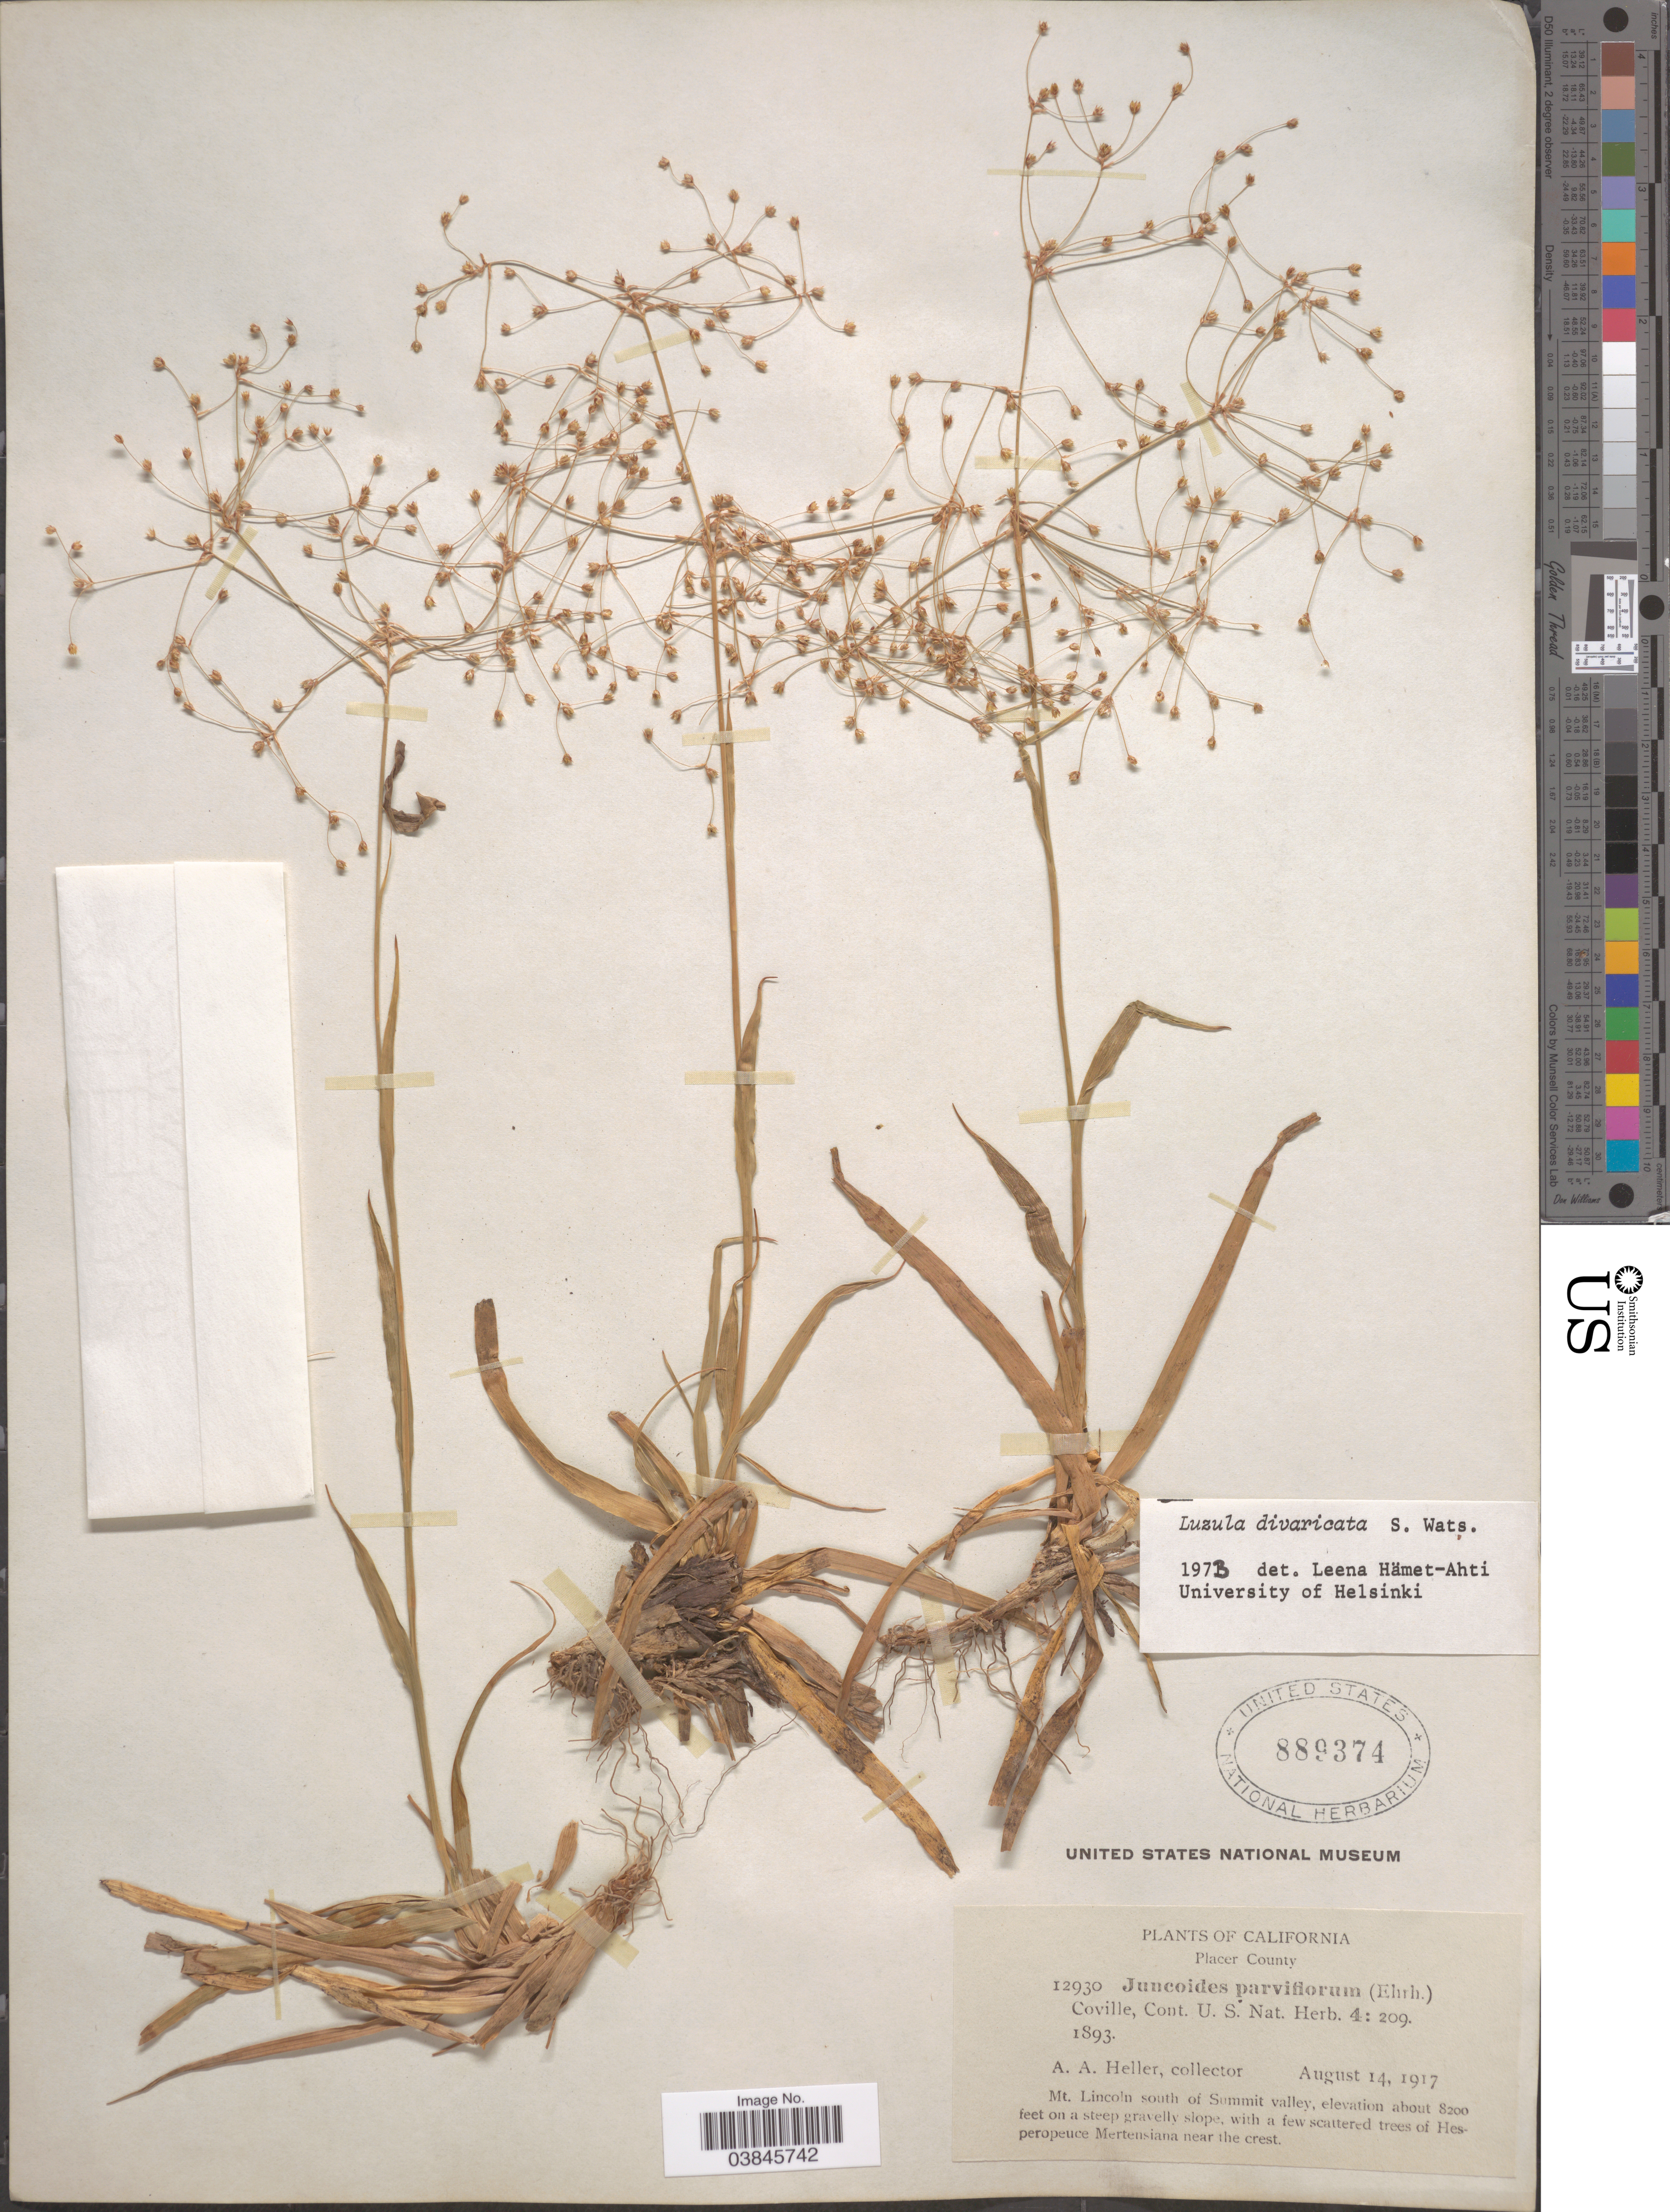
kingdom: Plantae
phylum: Tracheophyta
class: Liliopsida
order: Poales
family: Juncaceae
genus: Luzula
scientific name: Luzula divaricata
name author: S. Watson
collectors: A. A. Heller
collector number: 12930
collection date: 1917-08-14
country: United States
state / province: California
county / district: Placer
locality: Placer County. Mt. Lincoln south of Summit valley, on a steep gravelly slope.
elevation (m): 2499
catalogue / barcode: US 889374